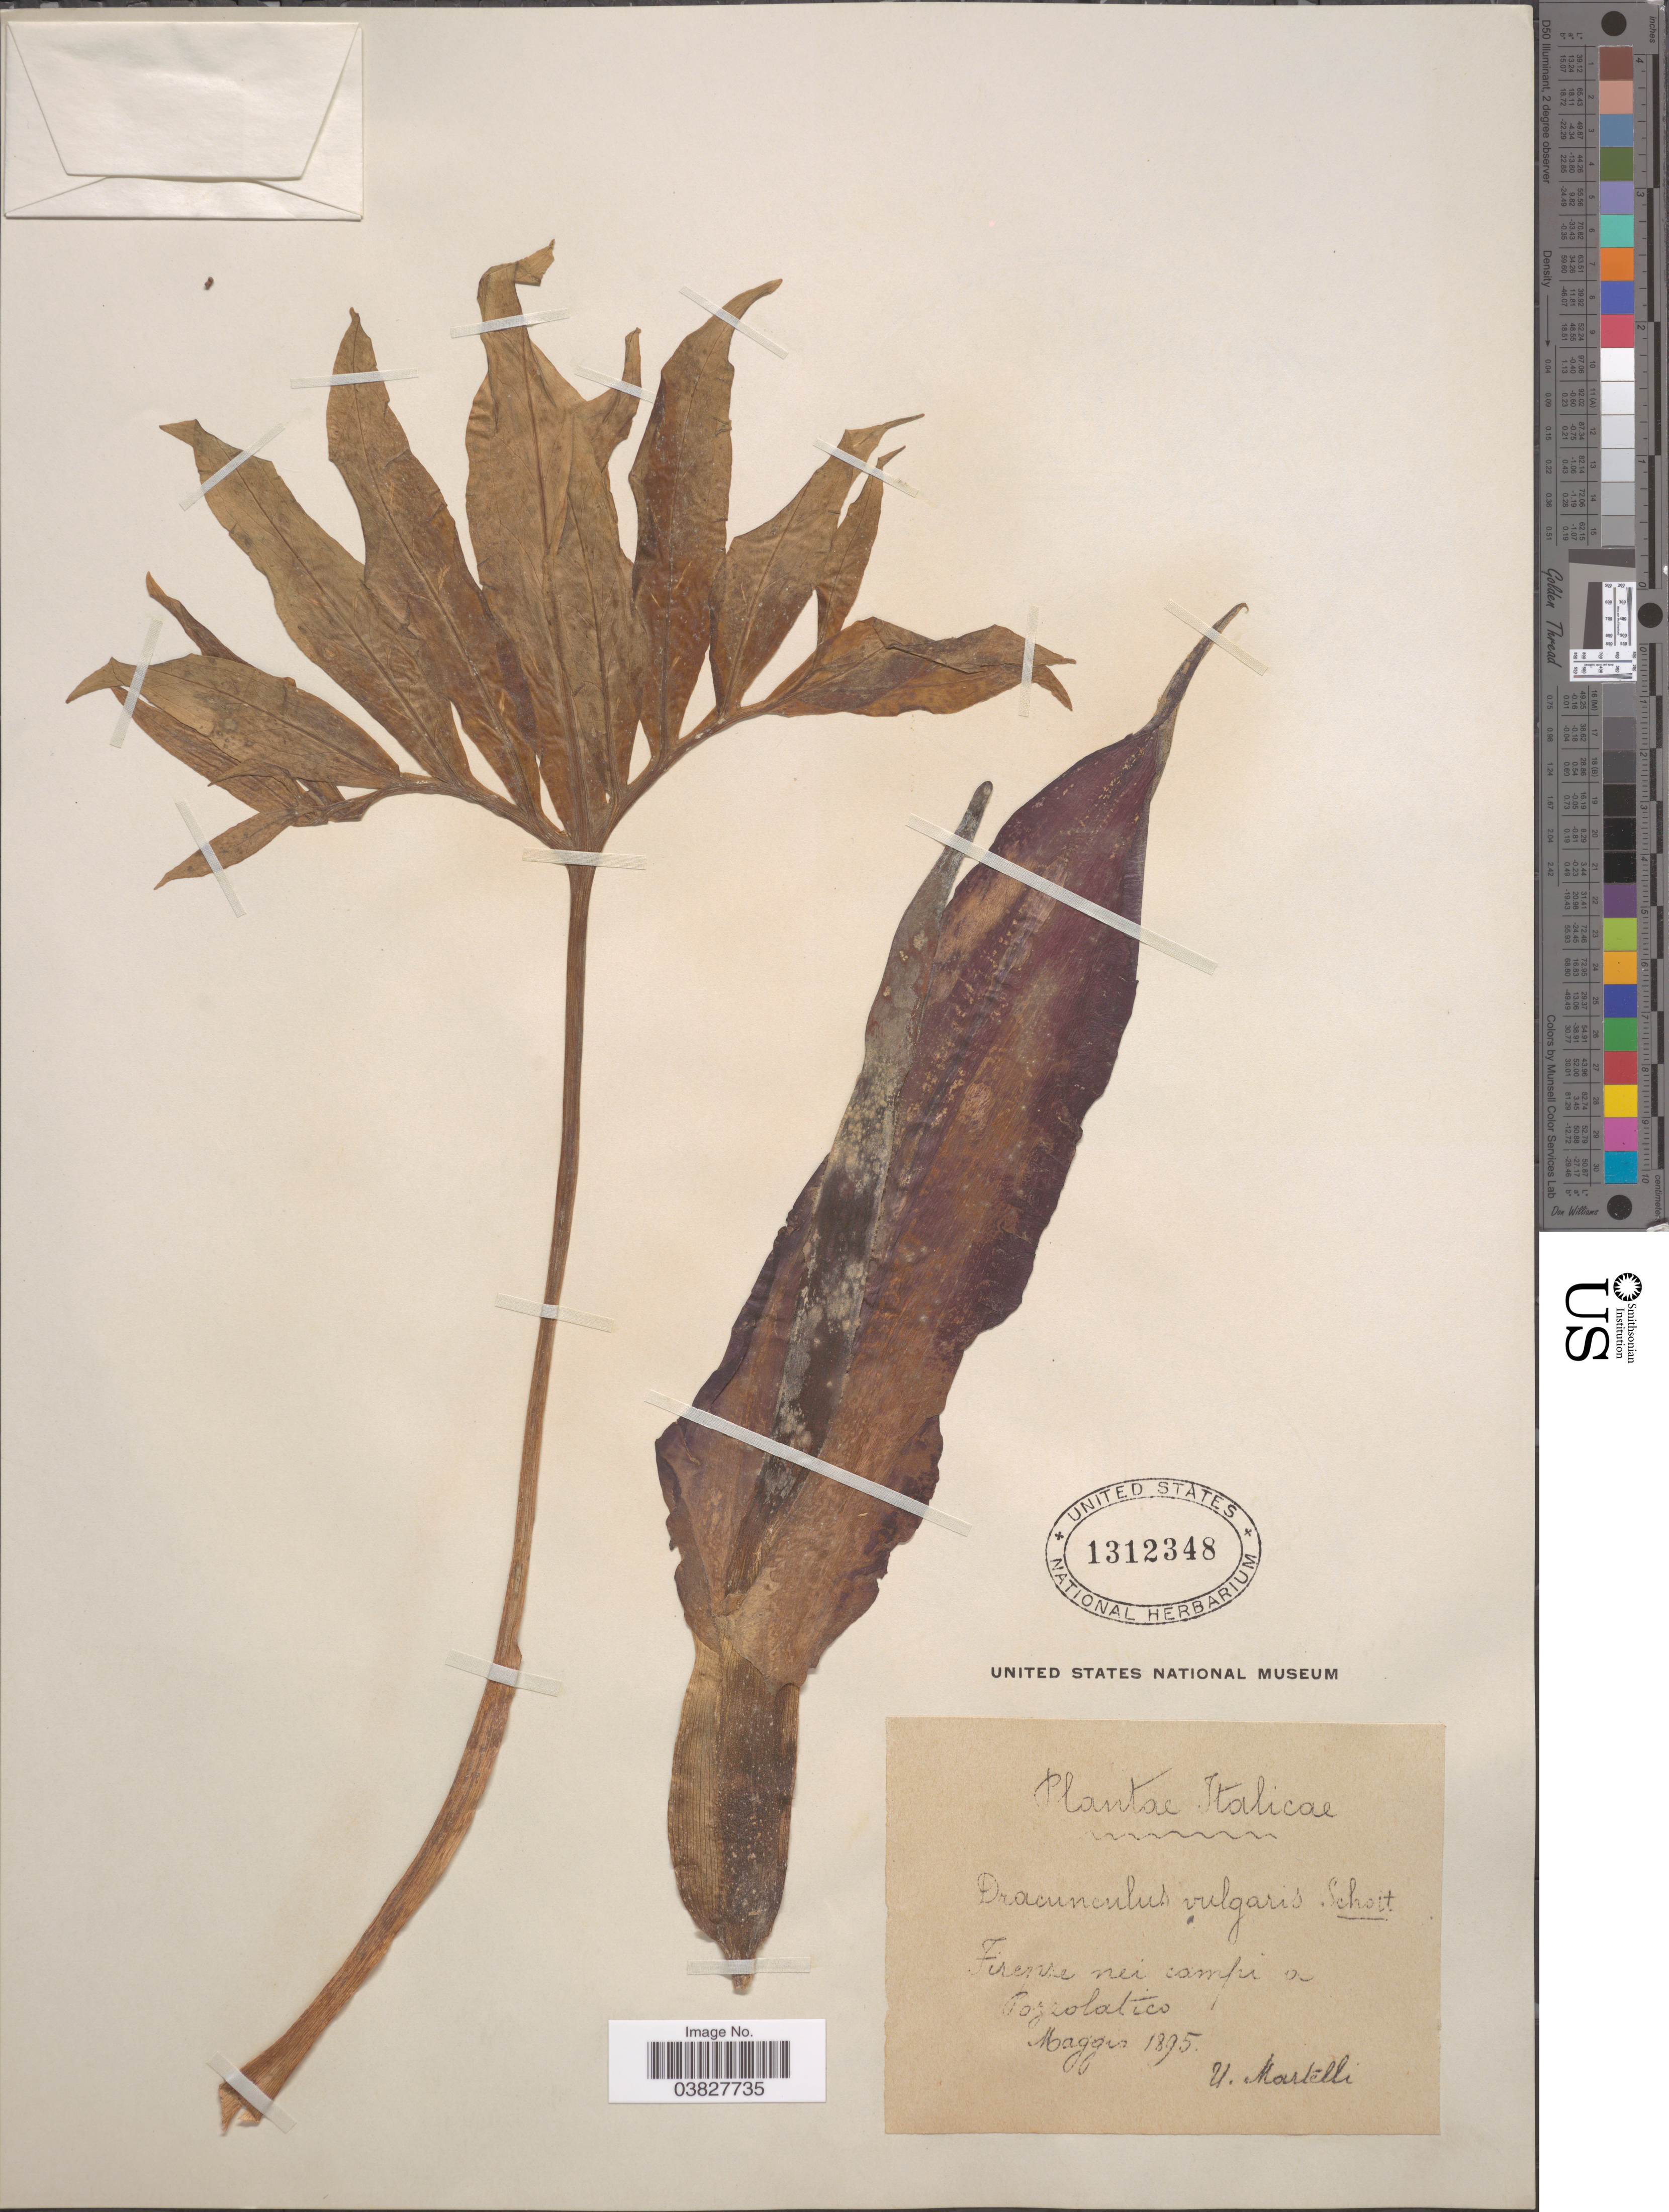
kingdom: Plantae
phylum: Tracheophyta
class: Liliopsida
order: Alismatales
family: Araceae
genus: Dracunculus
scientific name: Dracunculus vulgaris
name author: Schott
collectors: U. Martelli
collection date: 1895-05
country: Italy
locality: Firenze nei campi a Pozzolatico.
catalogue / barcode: US 1312348